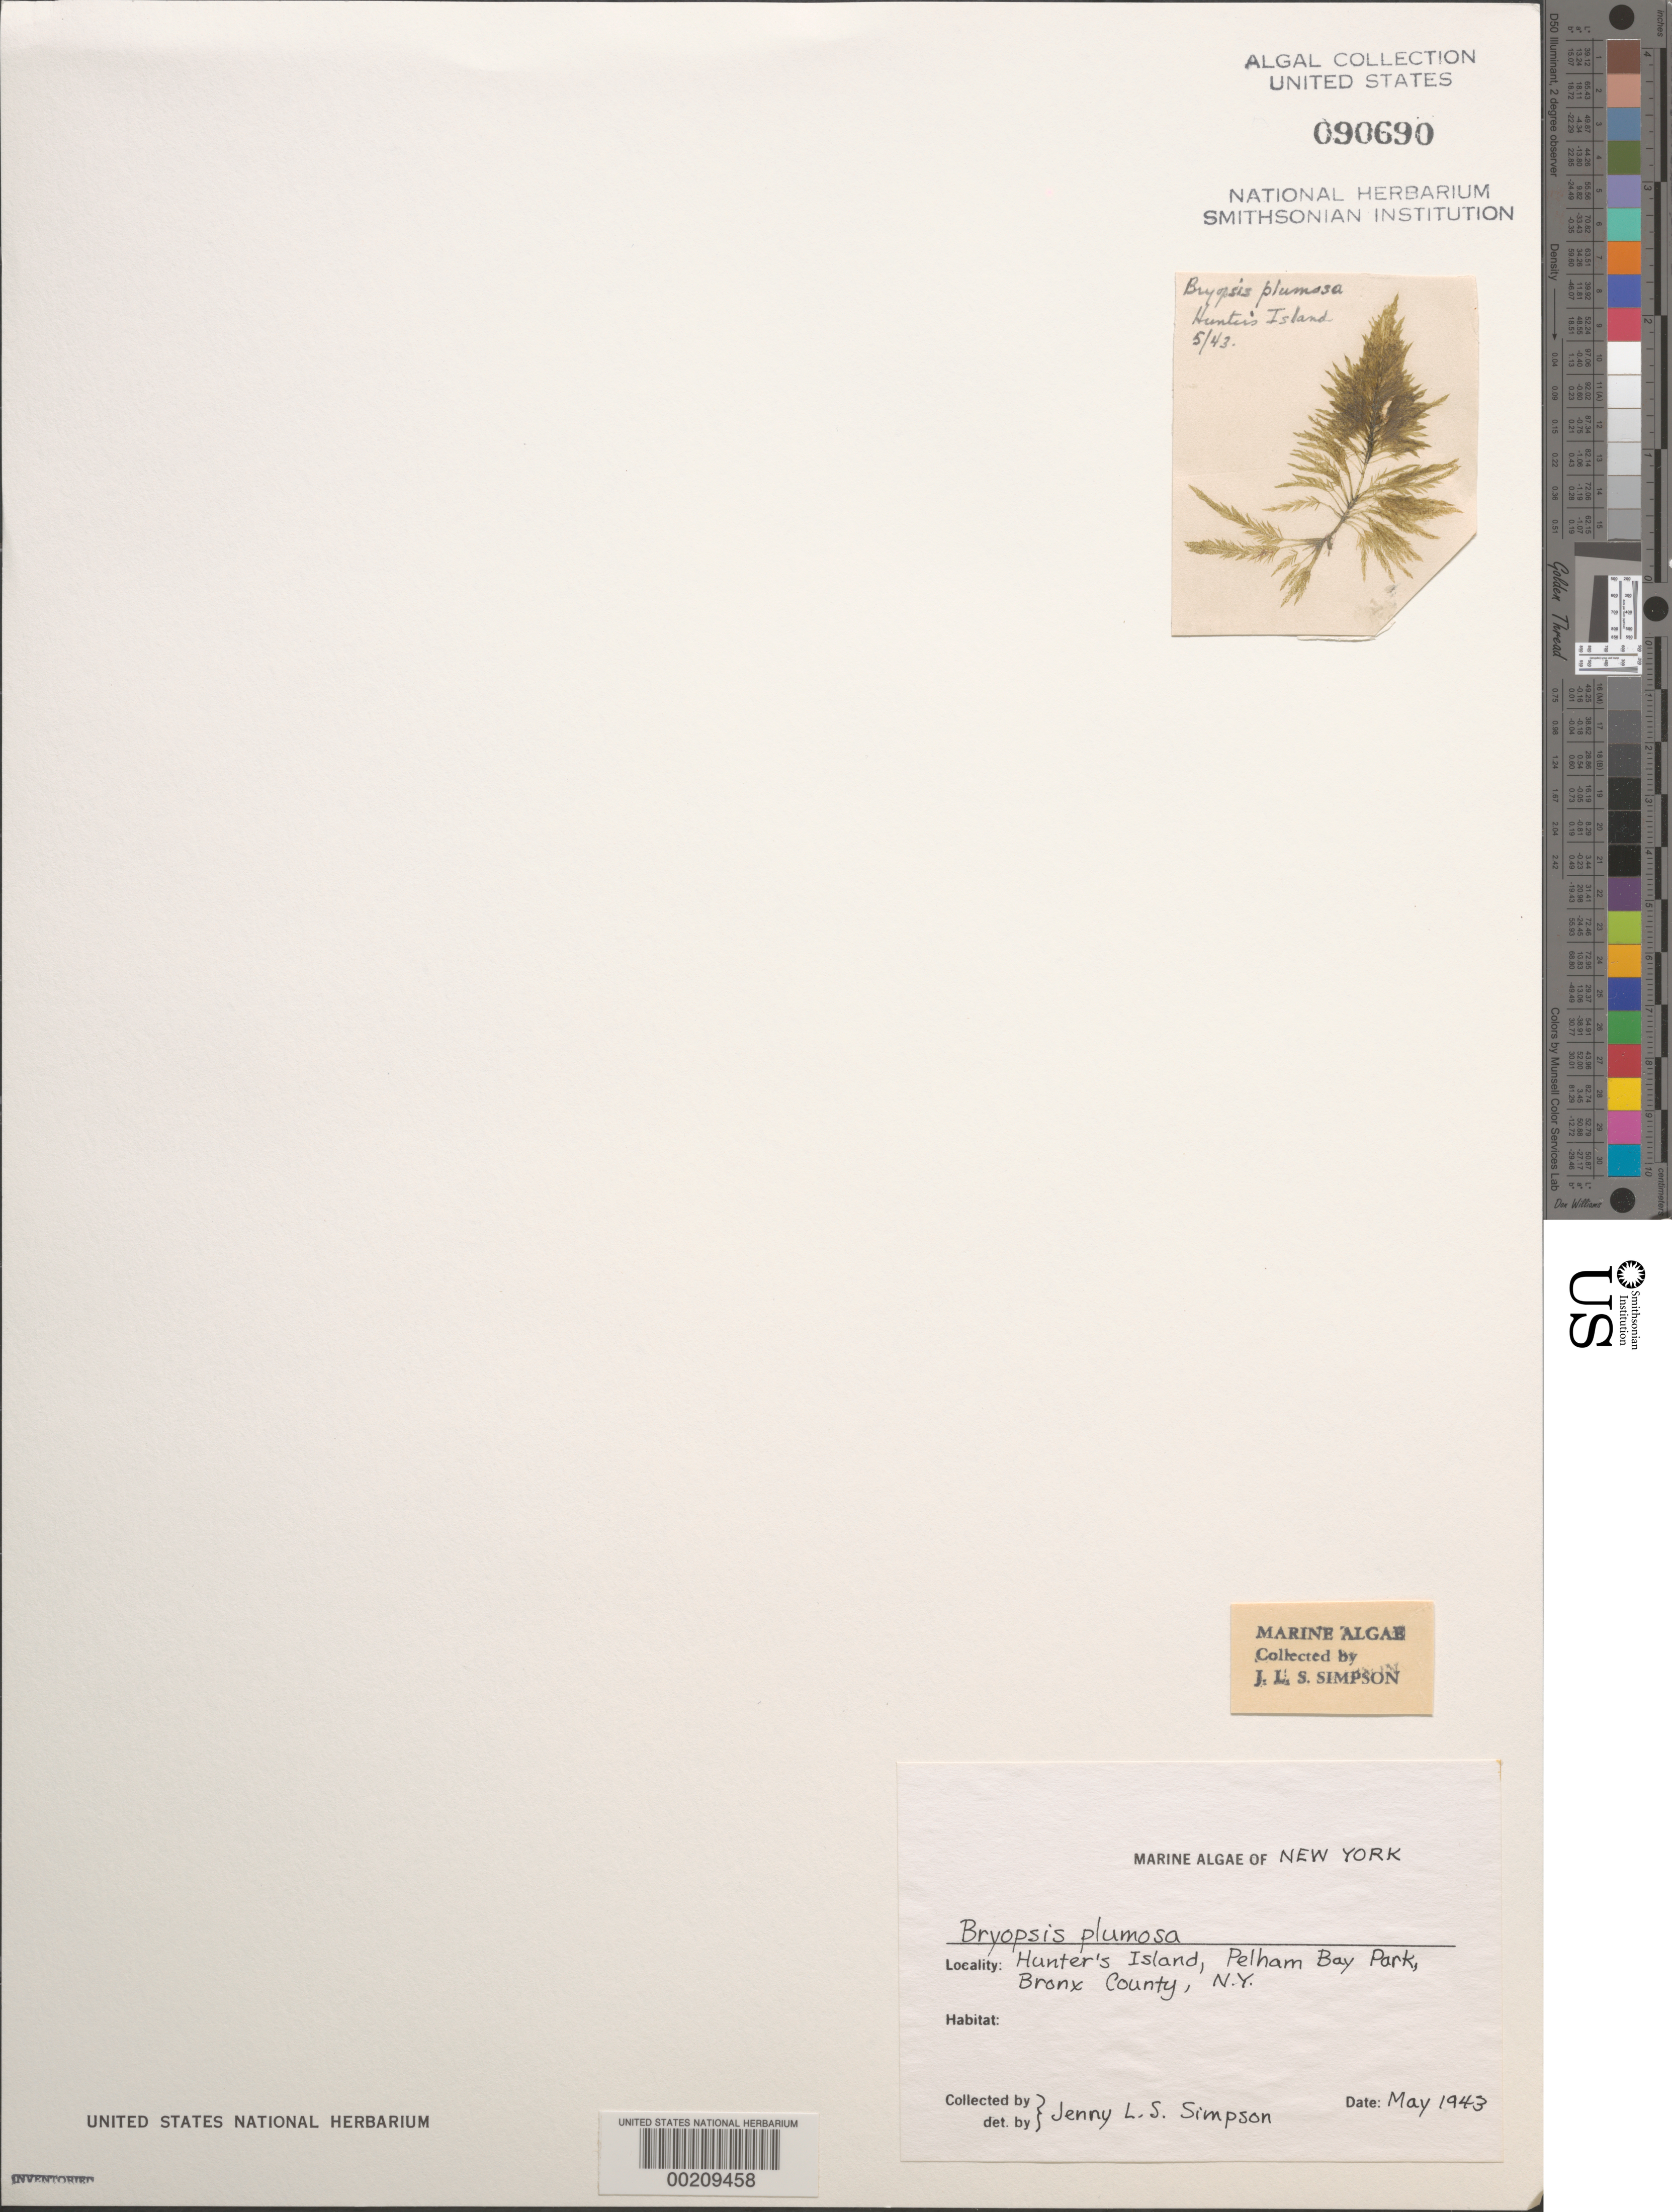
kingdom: Plantae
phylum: Chlorophyta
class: Ulvophyceae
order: Bryopsidales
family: Bryopsidaceae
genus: Bryopsis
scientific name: Bryopsis plumosa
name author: (Huds.) C. Agardh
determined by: Simpson, J. L. S.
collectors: J. Simpson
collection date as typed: May 1943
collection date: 1943-05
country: United States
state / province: New York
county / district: Bronx County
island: Hunter's Island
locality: Pelham Bay Park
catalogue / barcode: US 90690